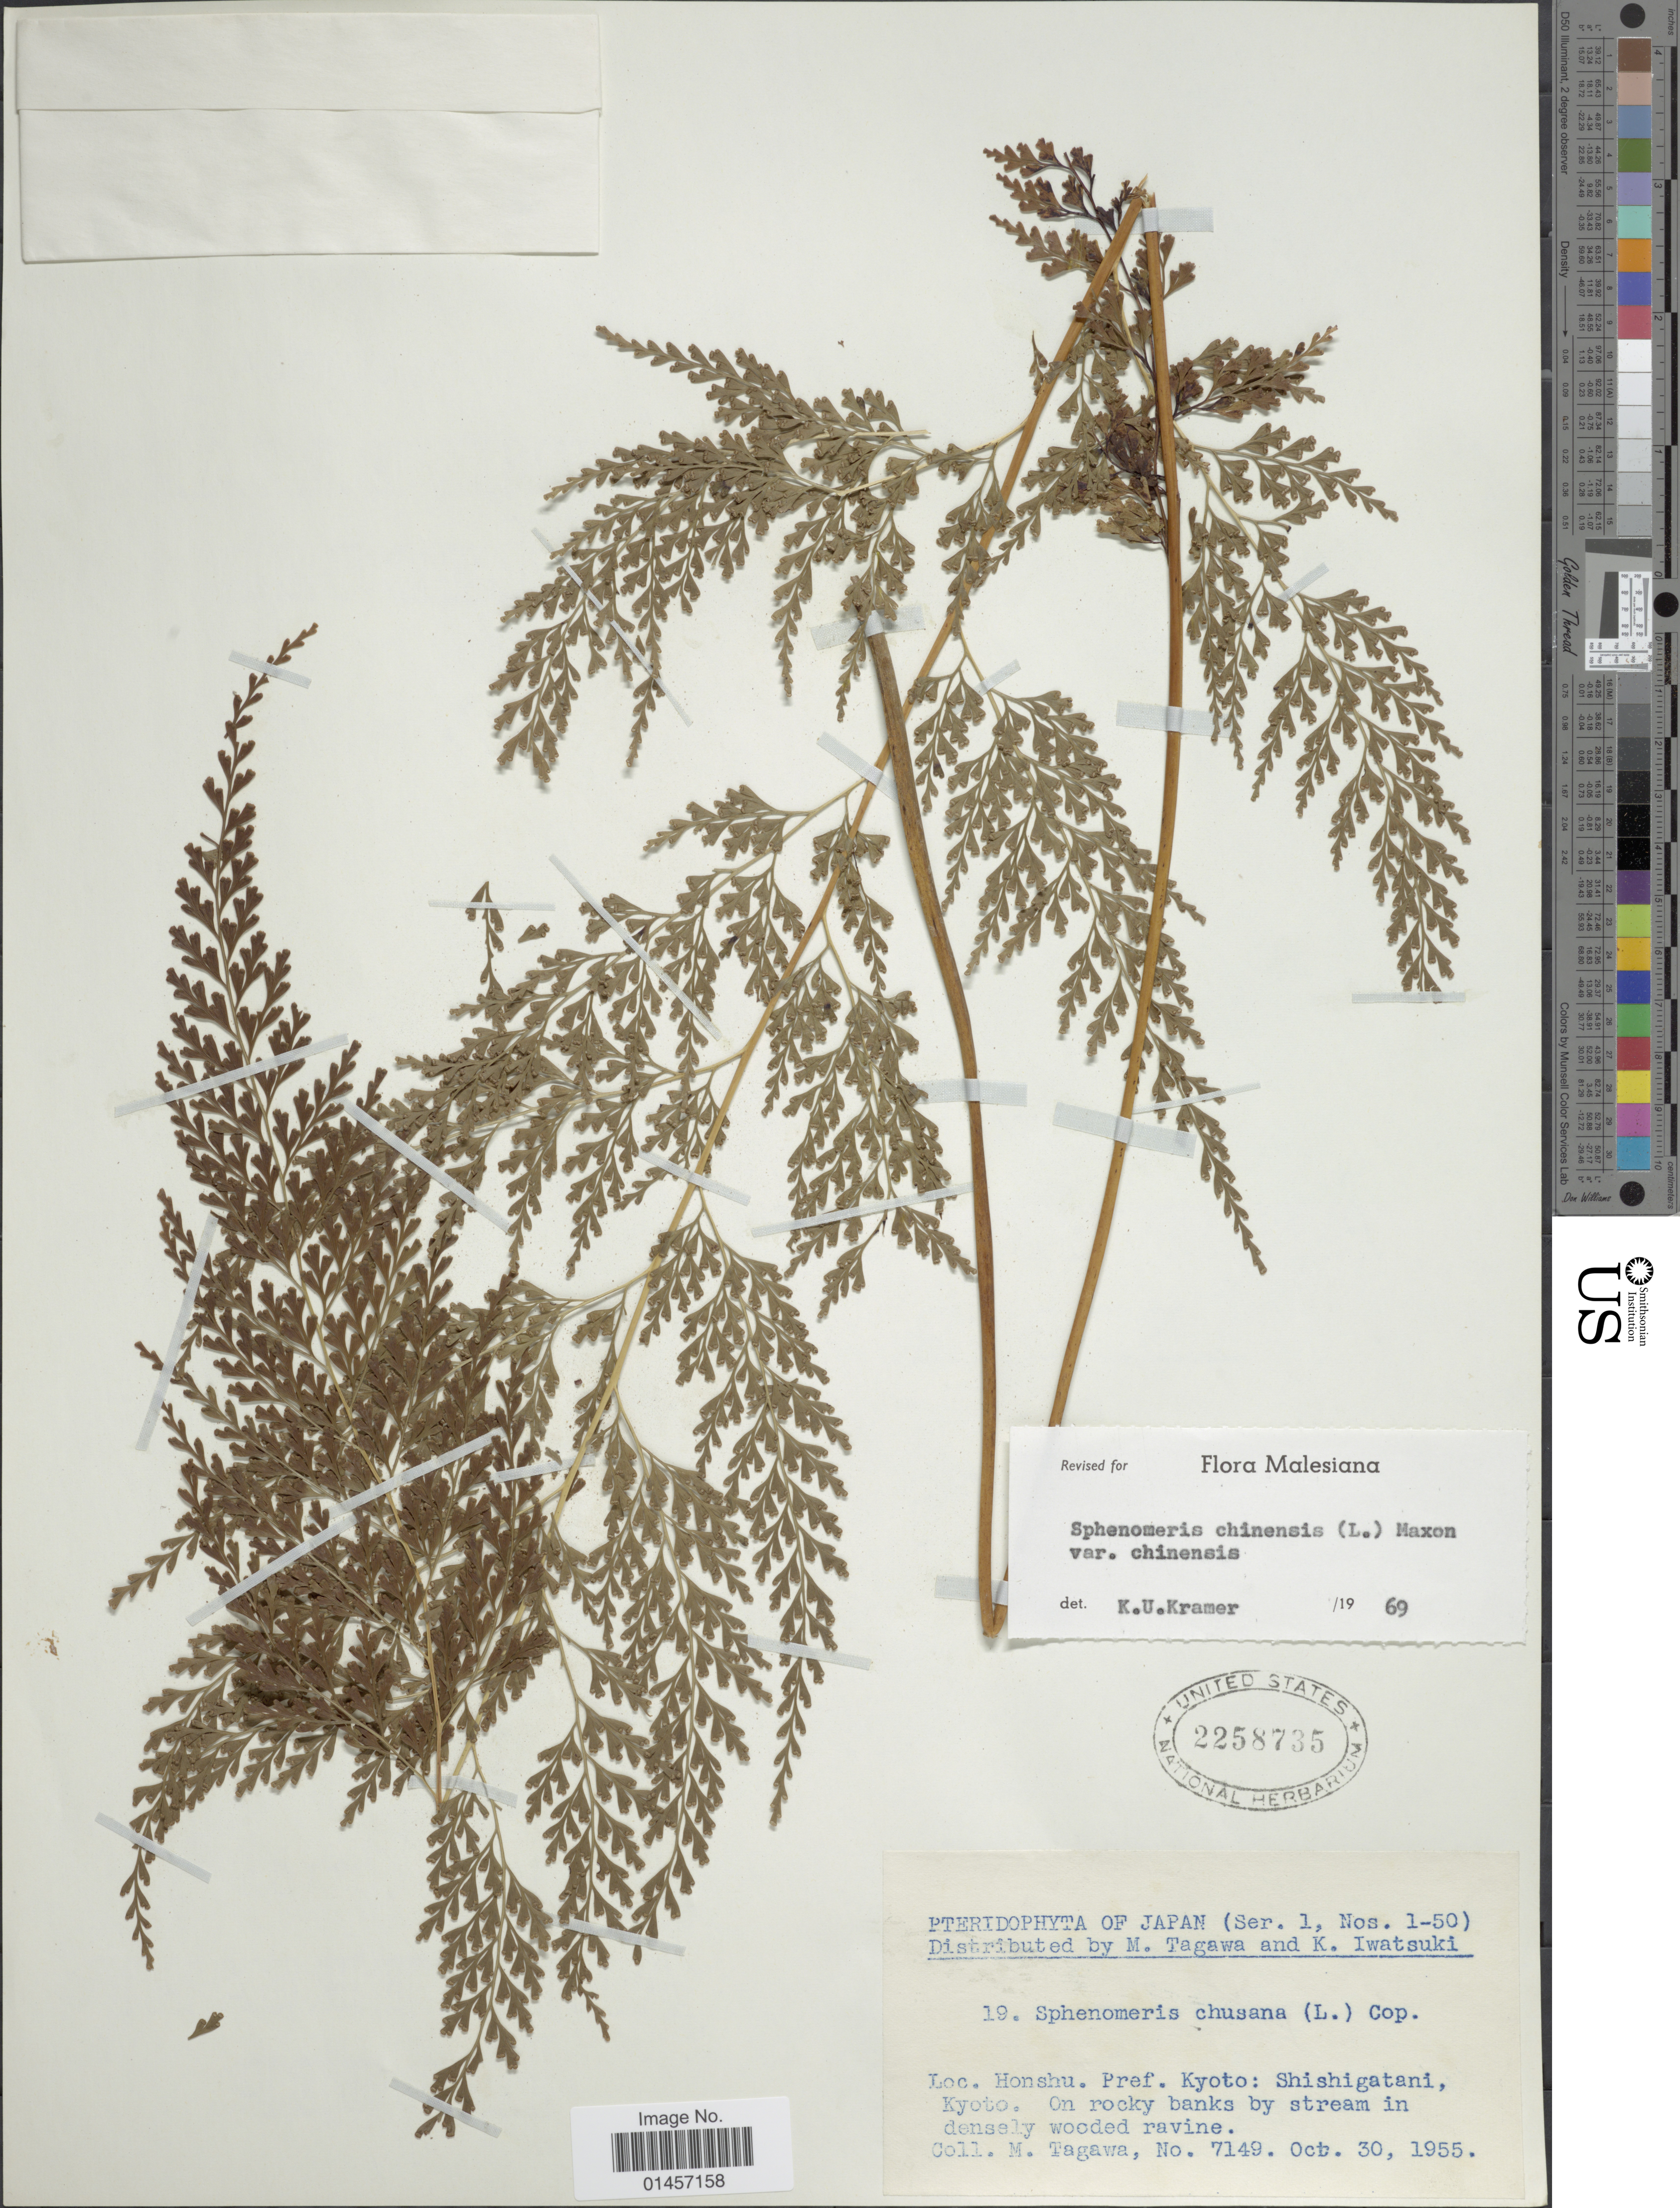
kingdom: Plantae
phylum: Tracheophyta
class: Polypodiopsida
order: Polypodiales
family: Lindsaeaceae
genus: Sphenomeris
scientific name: Sphenomeris chinensis var. chinensis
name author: (L.) Maxon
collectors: M. Tagawa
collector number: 7149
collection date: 1955-10-30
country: Japan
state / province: Kyoto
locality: Honshu pref. Kyoto: Shishigatani, Kyoto, on rocky banks by stream in densely wooded ravine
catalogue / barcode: US 2258735